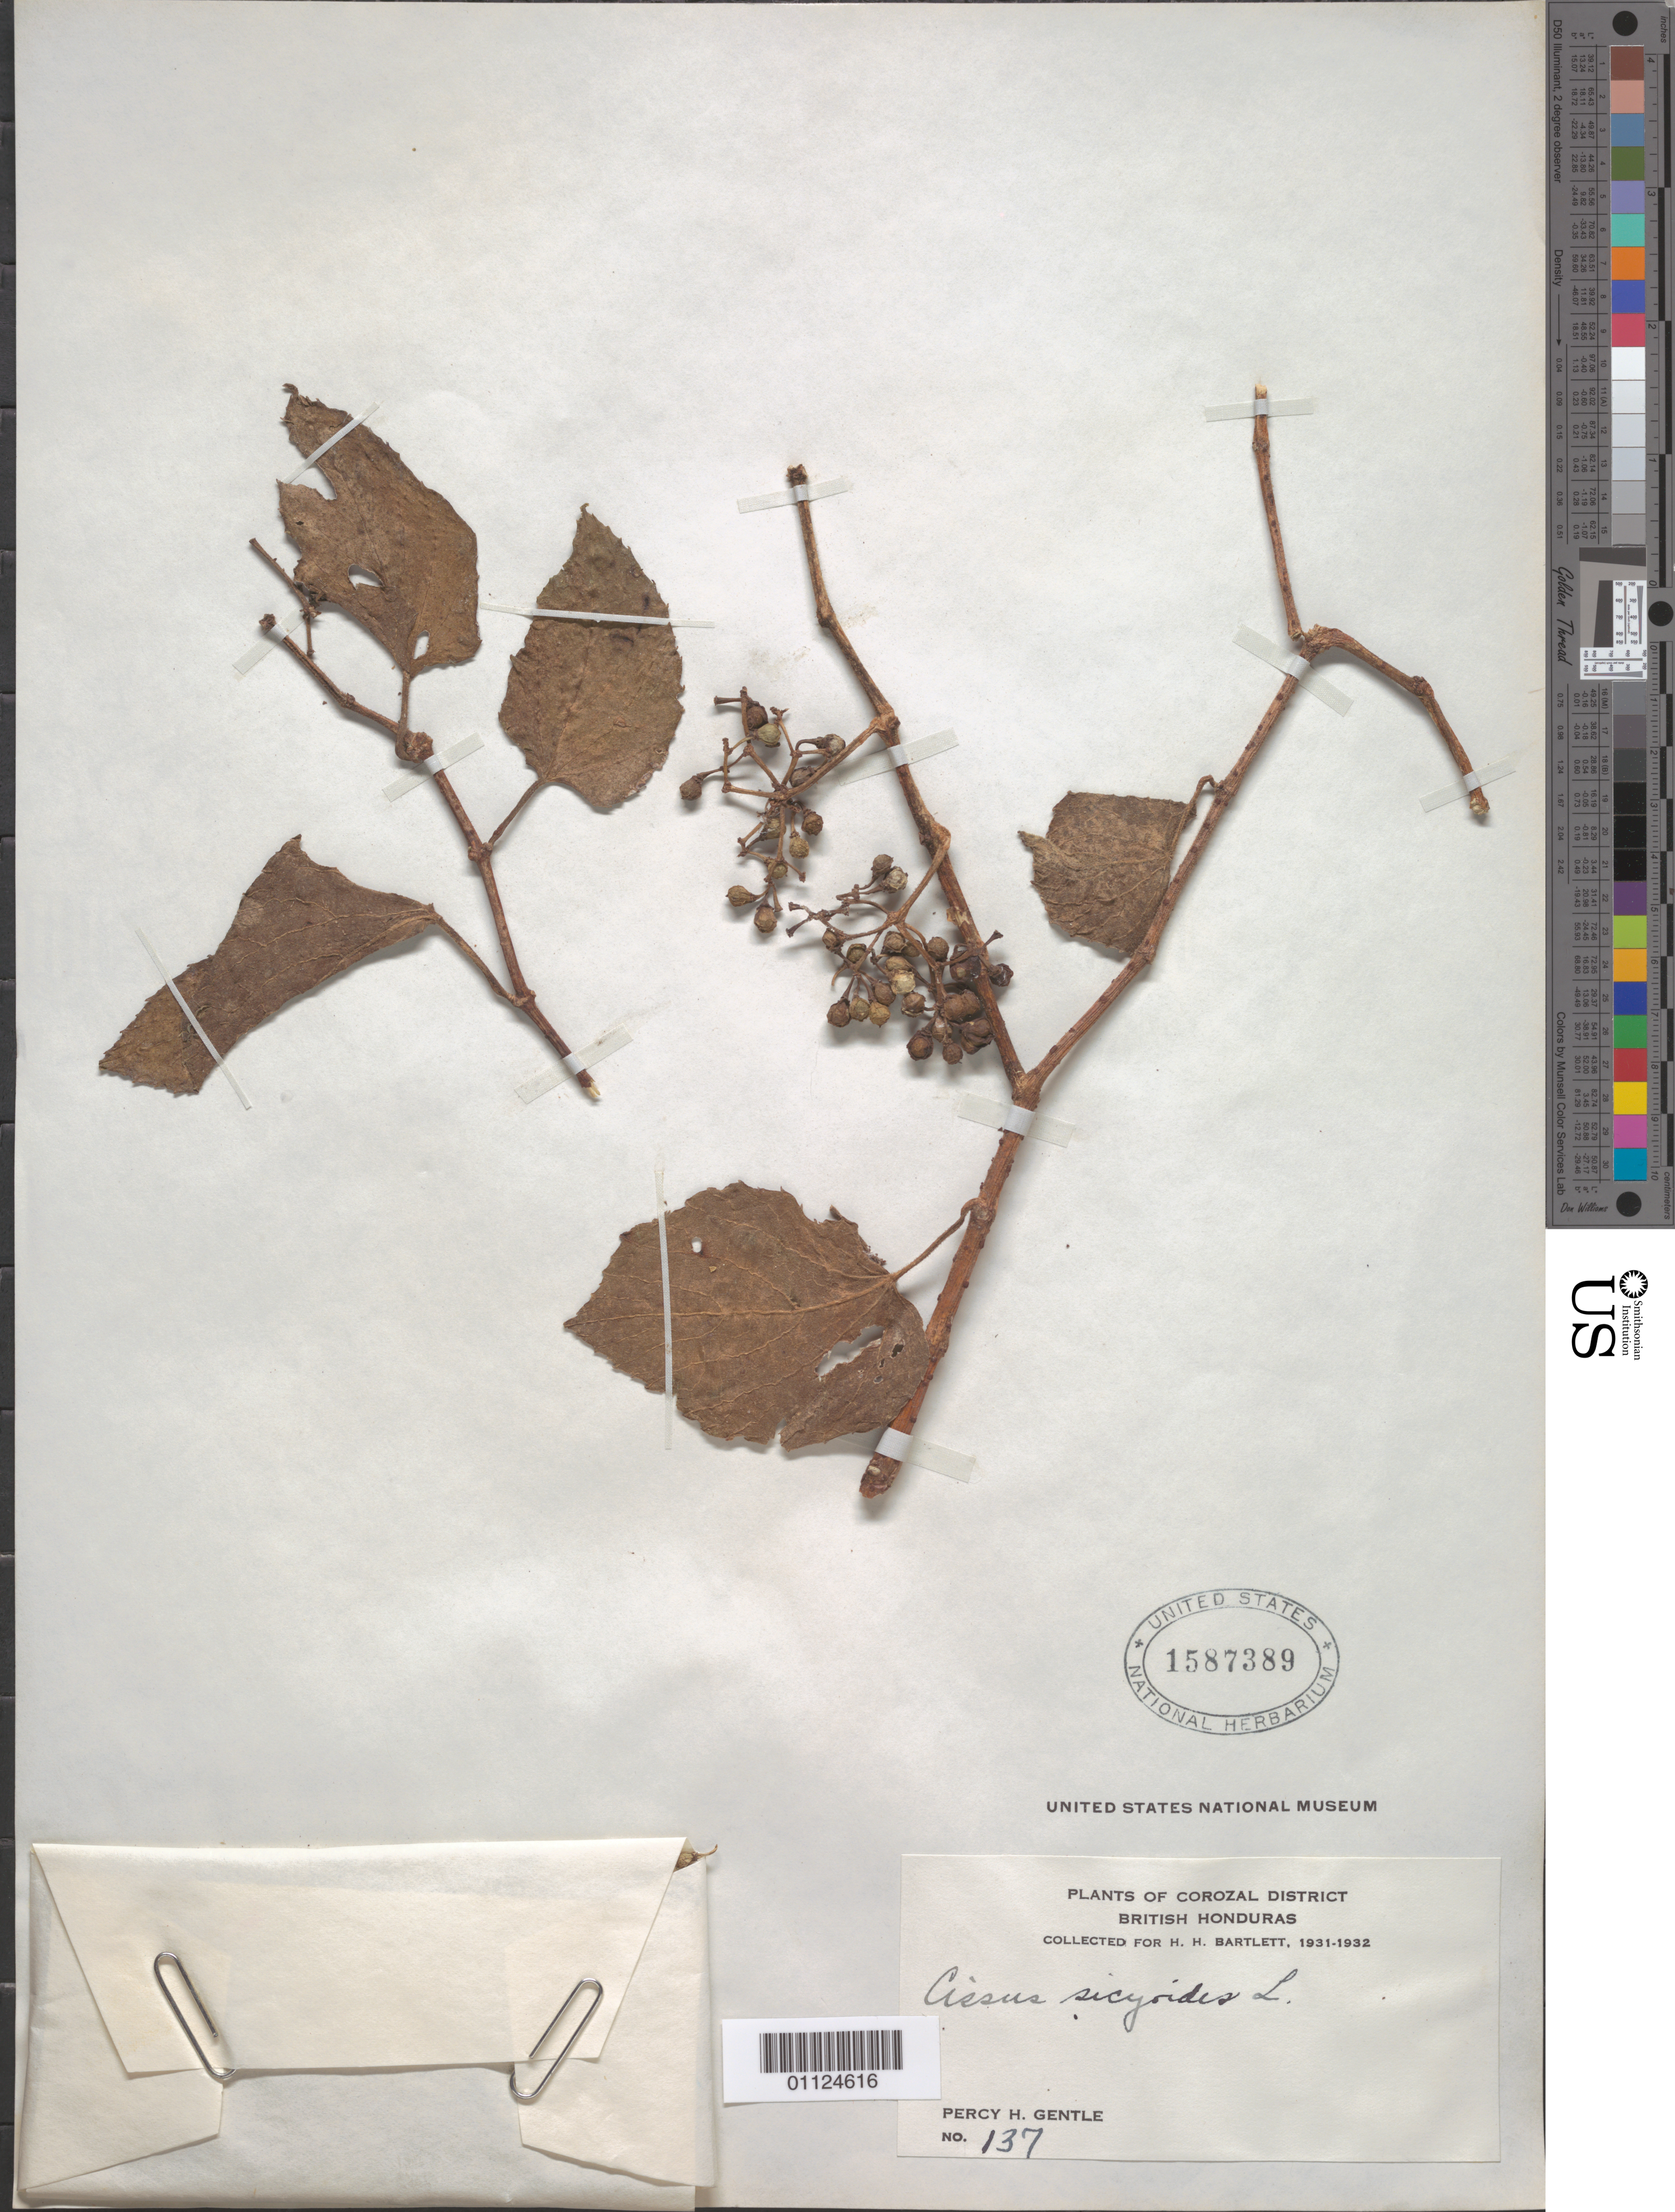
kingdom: Plantae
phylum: Tracheophyta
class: Magnoliopsida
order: Vitales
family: Vitaceae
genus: Cissus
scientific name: Cissus verticillata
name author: (L.) Nicolson & C.E. Jarvis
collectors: H. H. Bartlett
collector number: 137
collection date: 1931/1932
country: Belize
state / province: Corozal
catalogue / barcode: US 1587389